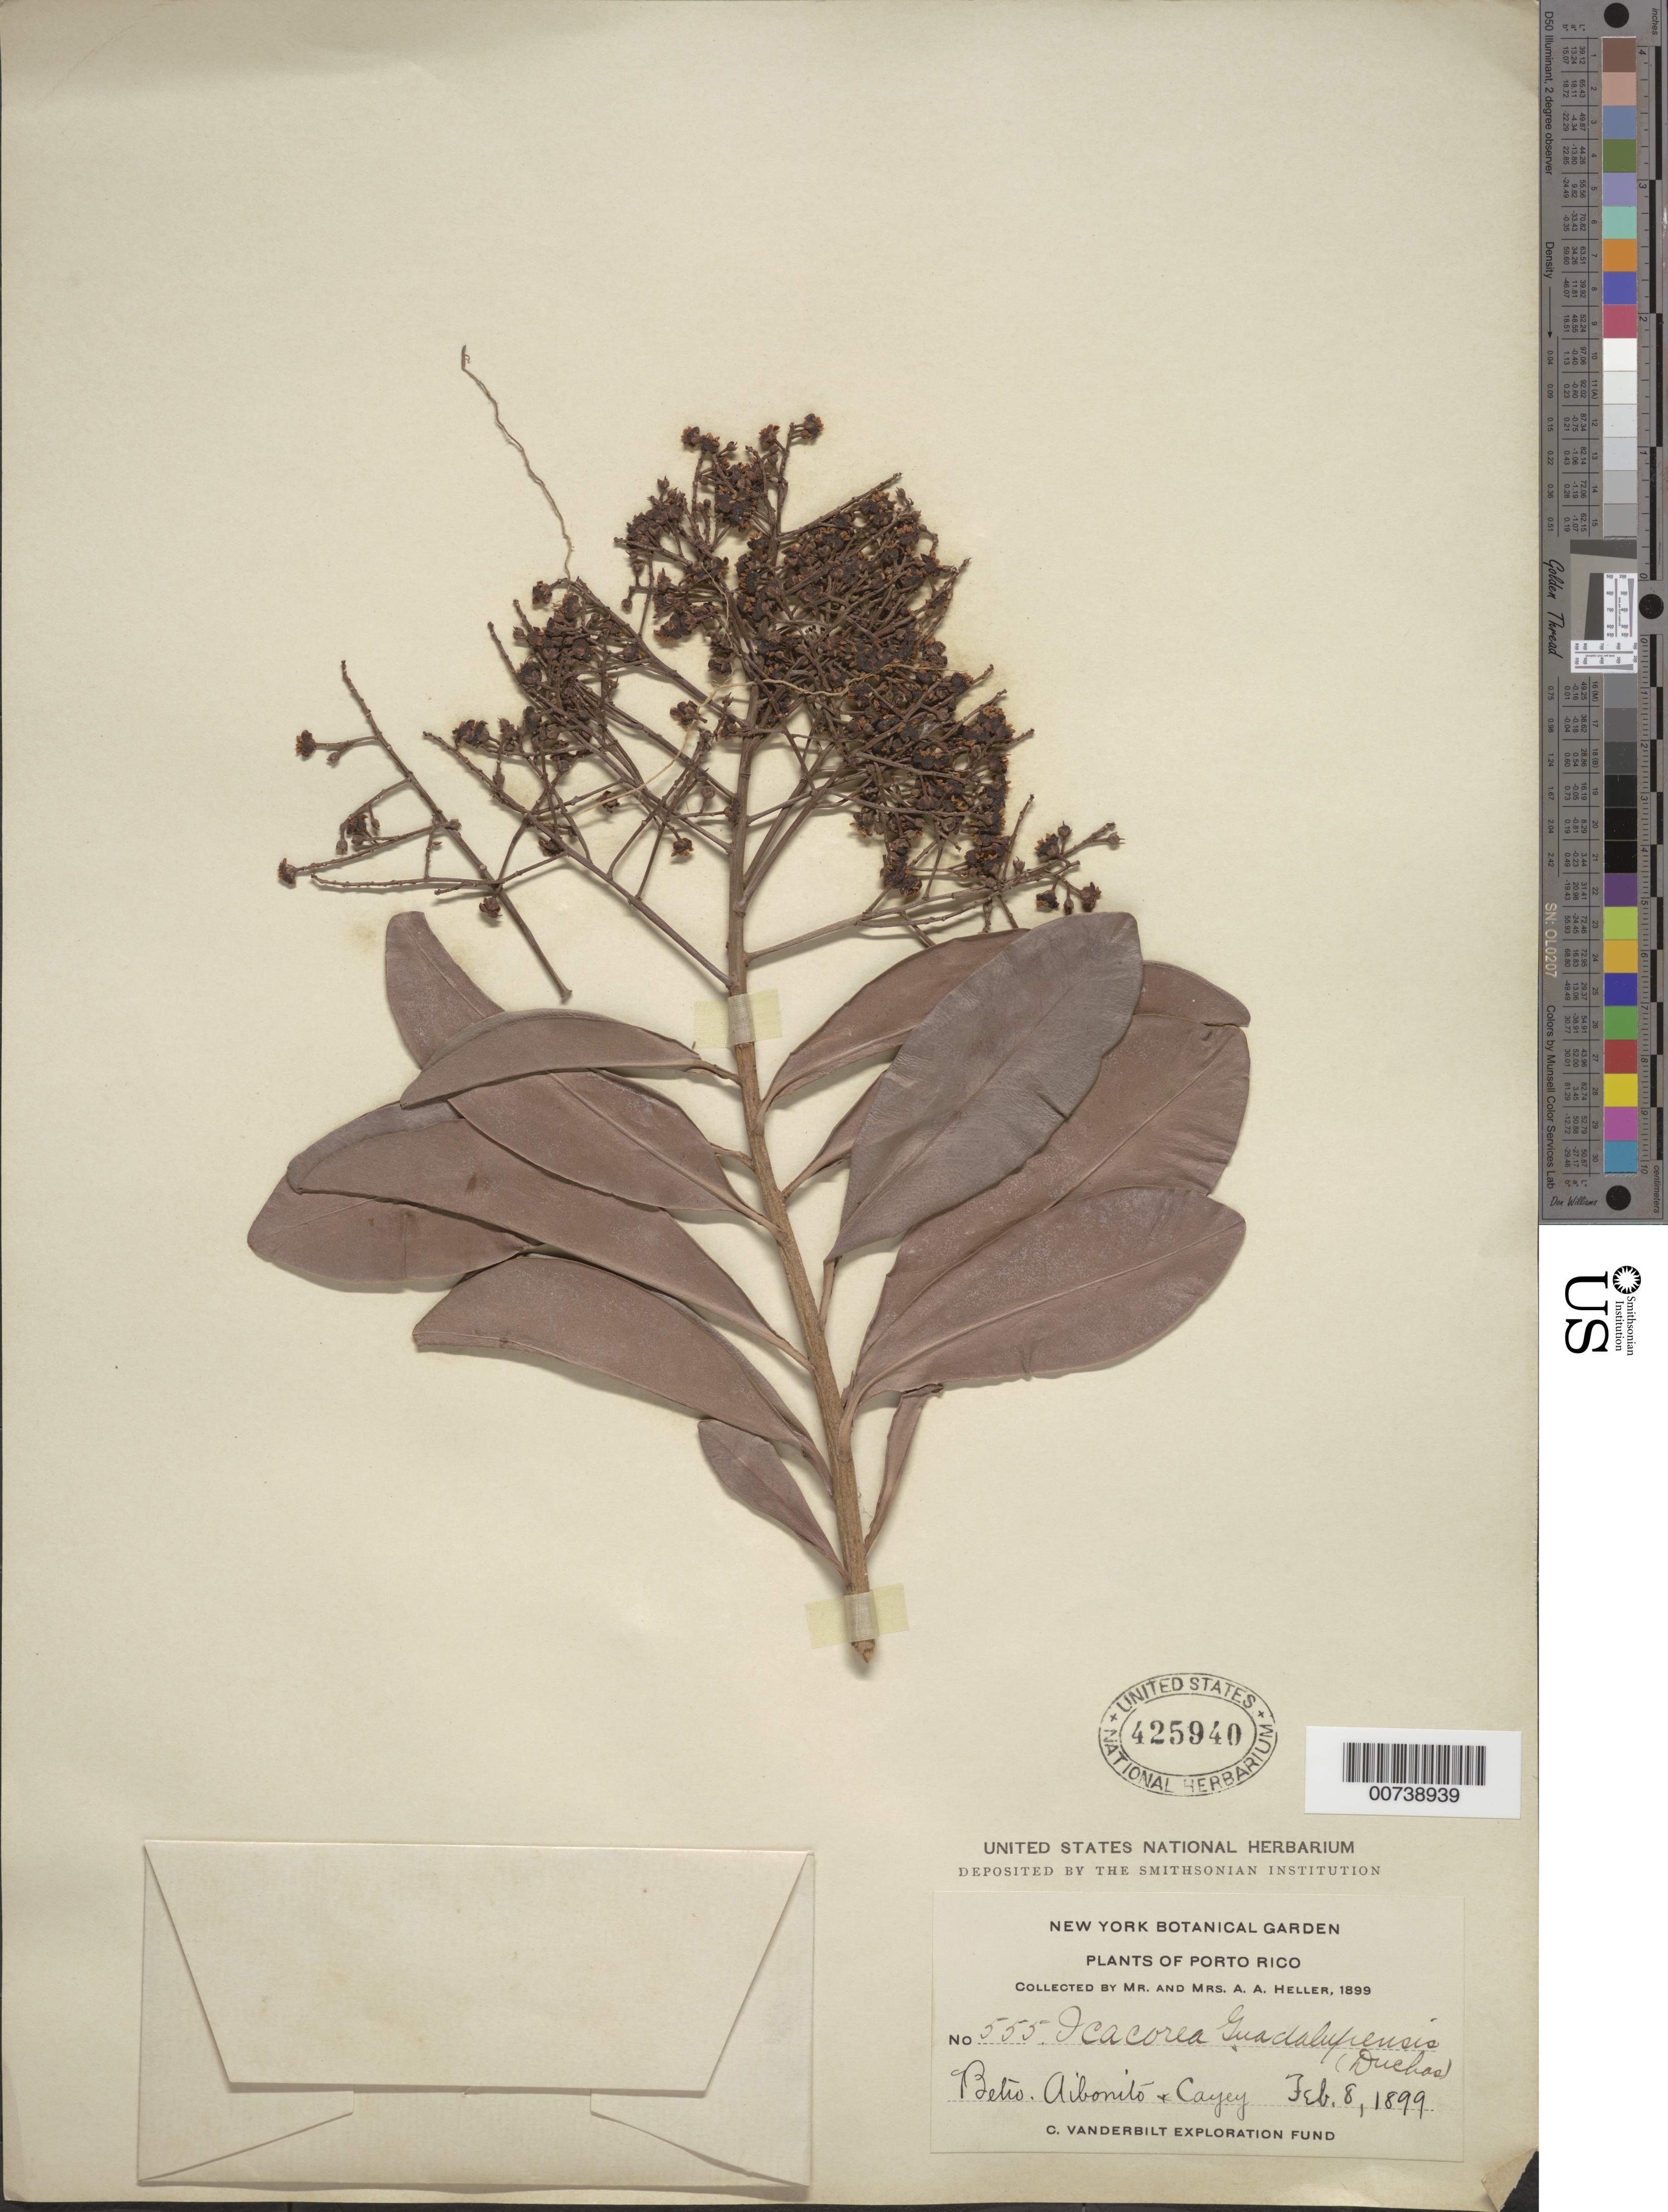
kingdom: Plantae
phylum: Tracheophyta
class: Magnoliopsida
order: Ericales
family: Primulaceae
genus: Ardisia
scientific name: Ardisia obovata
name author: Desv. ex Ham.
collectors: A. A. Heller & E. G. Heller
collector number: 555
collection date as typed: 08 Feb 1899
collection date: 1899-02-08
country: Puerto Rico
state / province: Abonito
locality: Between Aibonito and Cayey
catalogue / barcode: US 425940